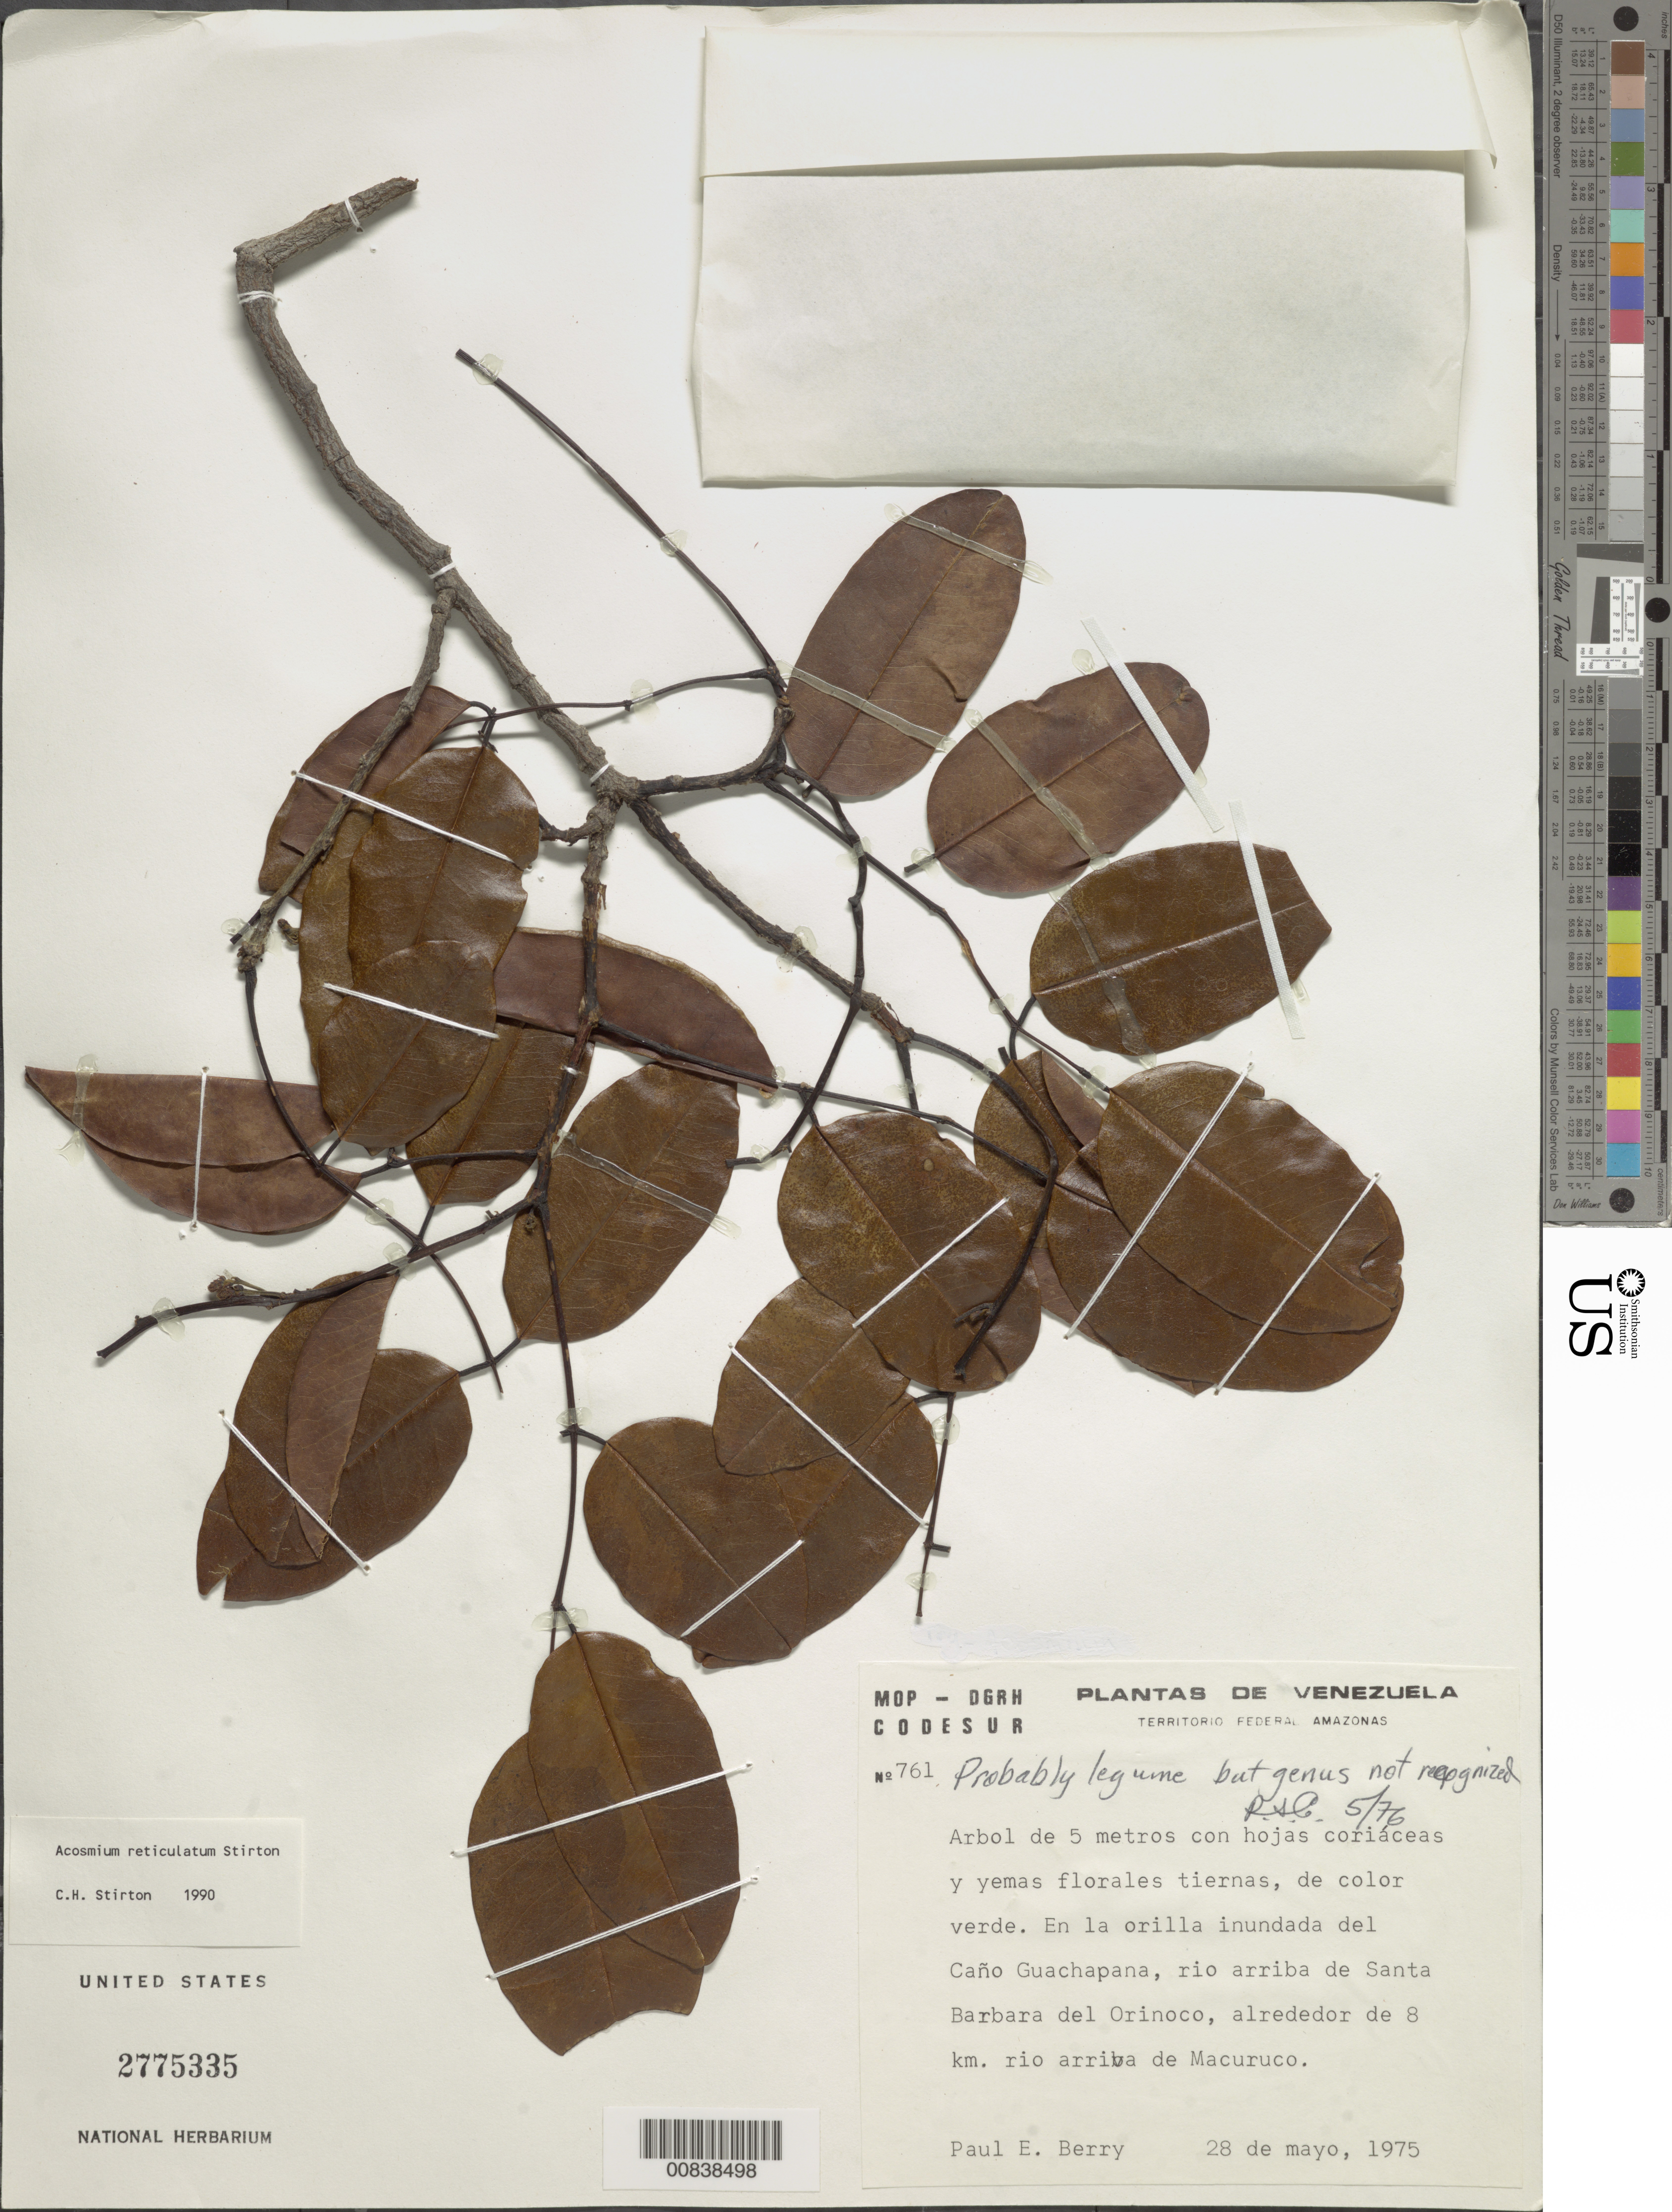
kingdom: Plantae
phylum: Tracheophyta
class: Magnoliopsida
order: Fabales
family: Fabaceae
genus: Acosmium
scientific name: Acosmium reticulatum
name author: Stirton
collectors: P. E. Berry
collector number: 761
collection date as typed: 28-May-75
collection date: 1975-05-28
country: Venezuela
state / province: Amazonas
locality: Santa Barbara del Orinoco, Caño Guachapana, 8 km arriba de Macruruco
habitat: Orilla inundada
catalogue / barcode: US 2775335